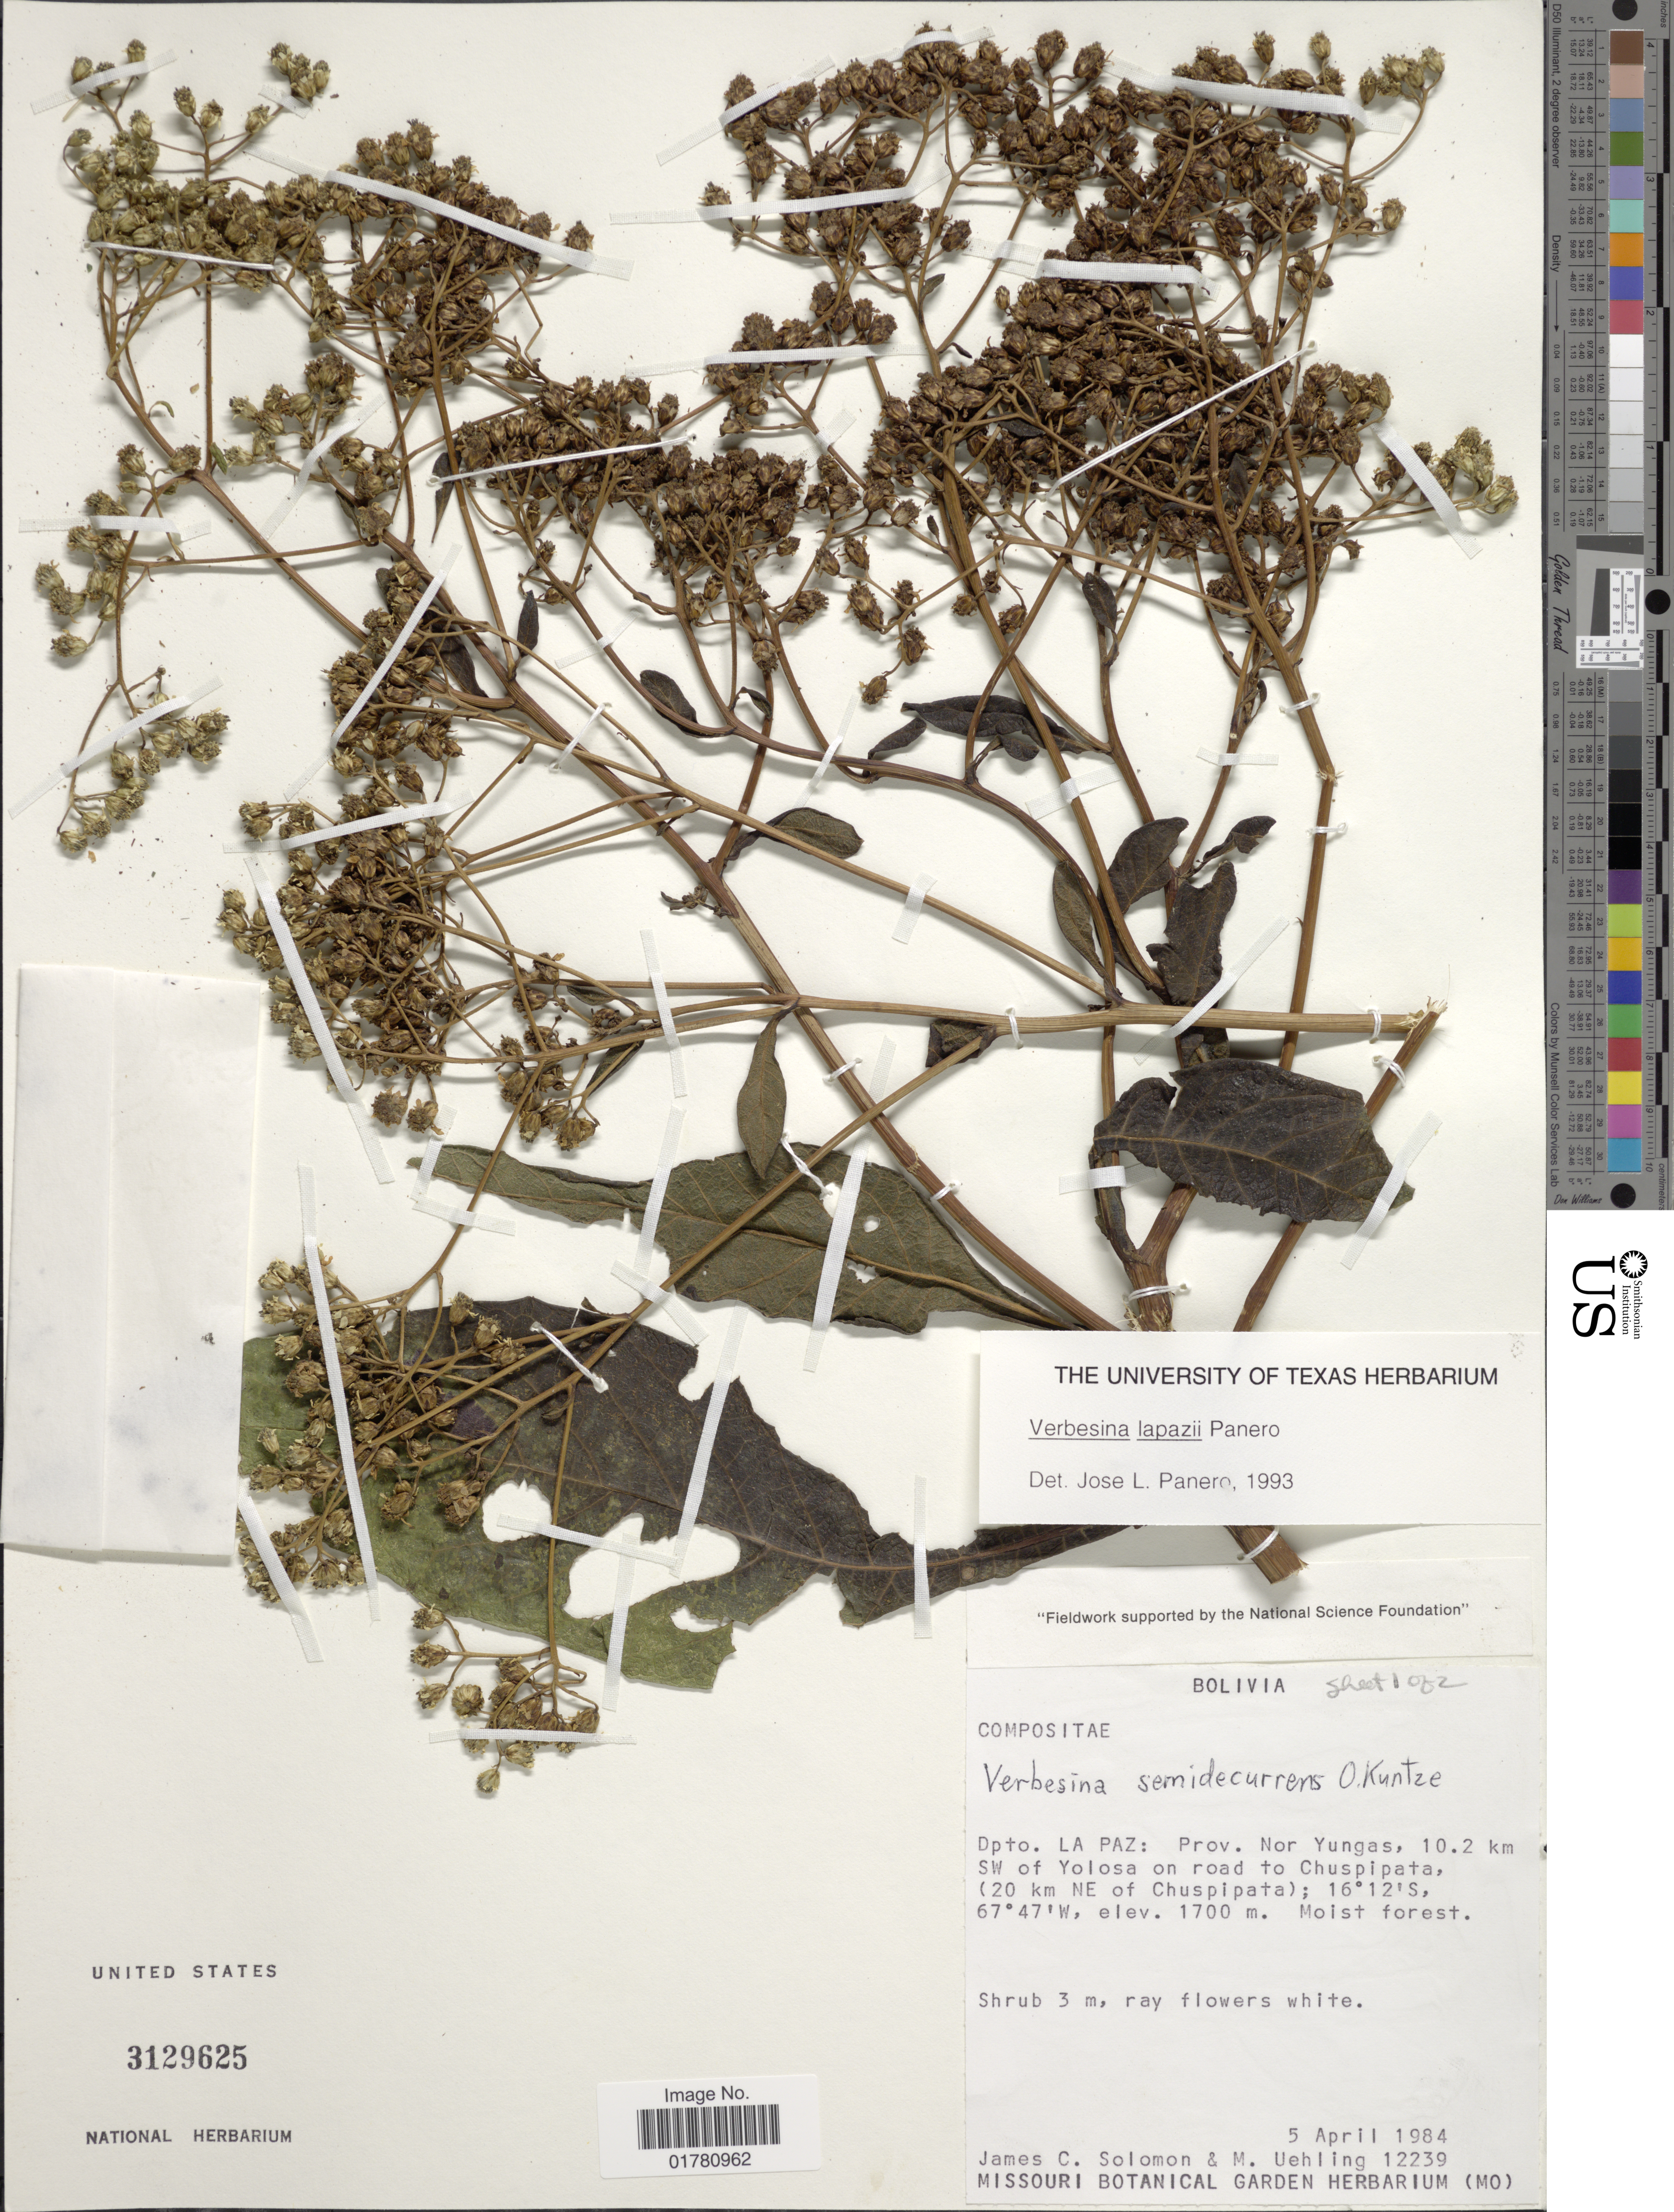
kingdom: Plantae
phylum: Tracheophyta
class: Magnoliopsida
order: Asterales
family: Asteraceae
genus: Verbesina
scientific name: Verbesina lapazii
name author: Panero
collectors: J. C. Solomon & M. Uehling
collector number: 12239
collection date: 1984-04-05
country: Bolivia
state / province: La Paz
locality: Dpto La Paz: prov. Nor Yungas, 10.2 km SW of Yolosa on road to Chuspipata, (20 km NE of Chuspipata)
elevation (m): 1700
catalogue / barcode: US 3129625